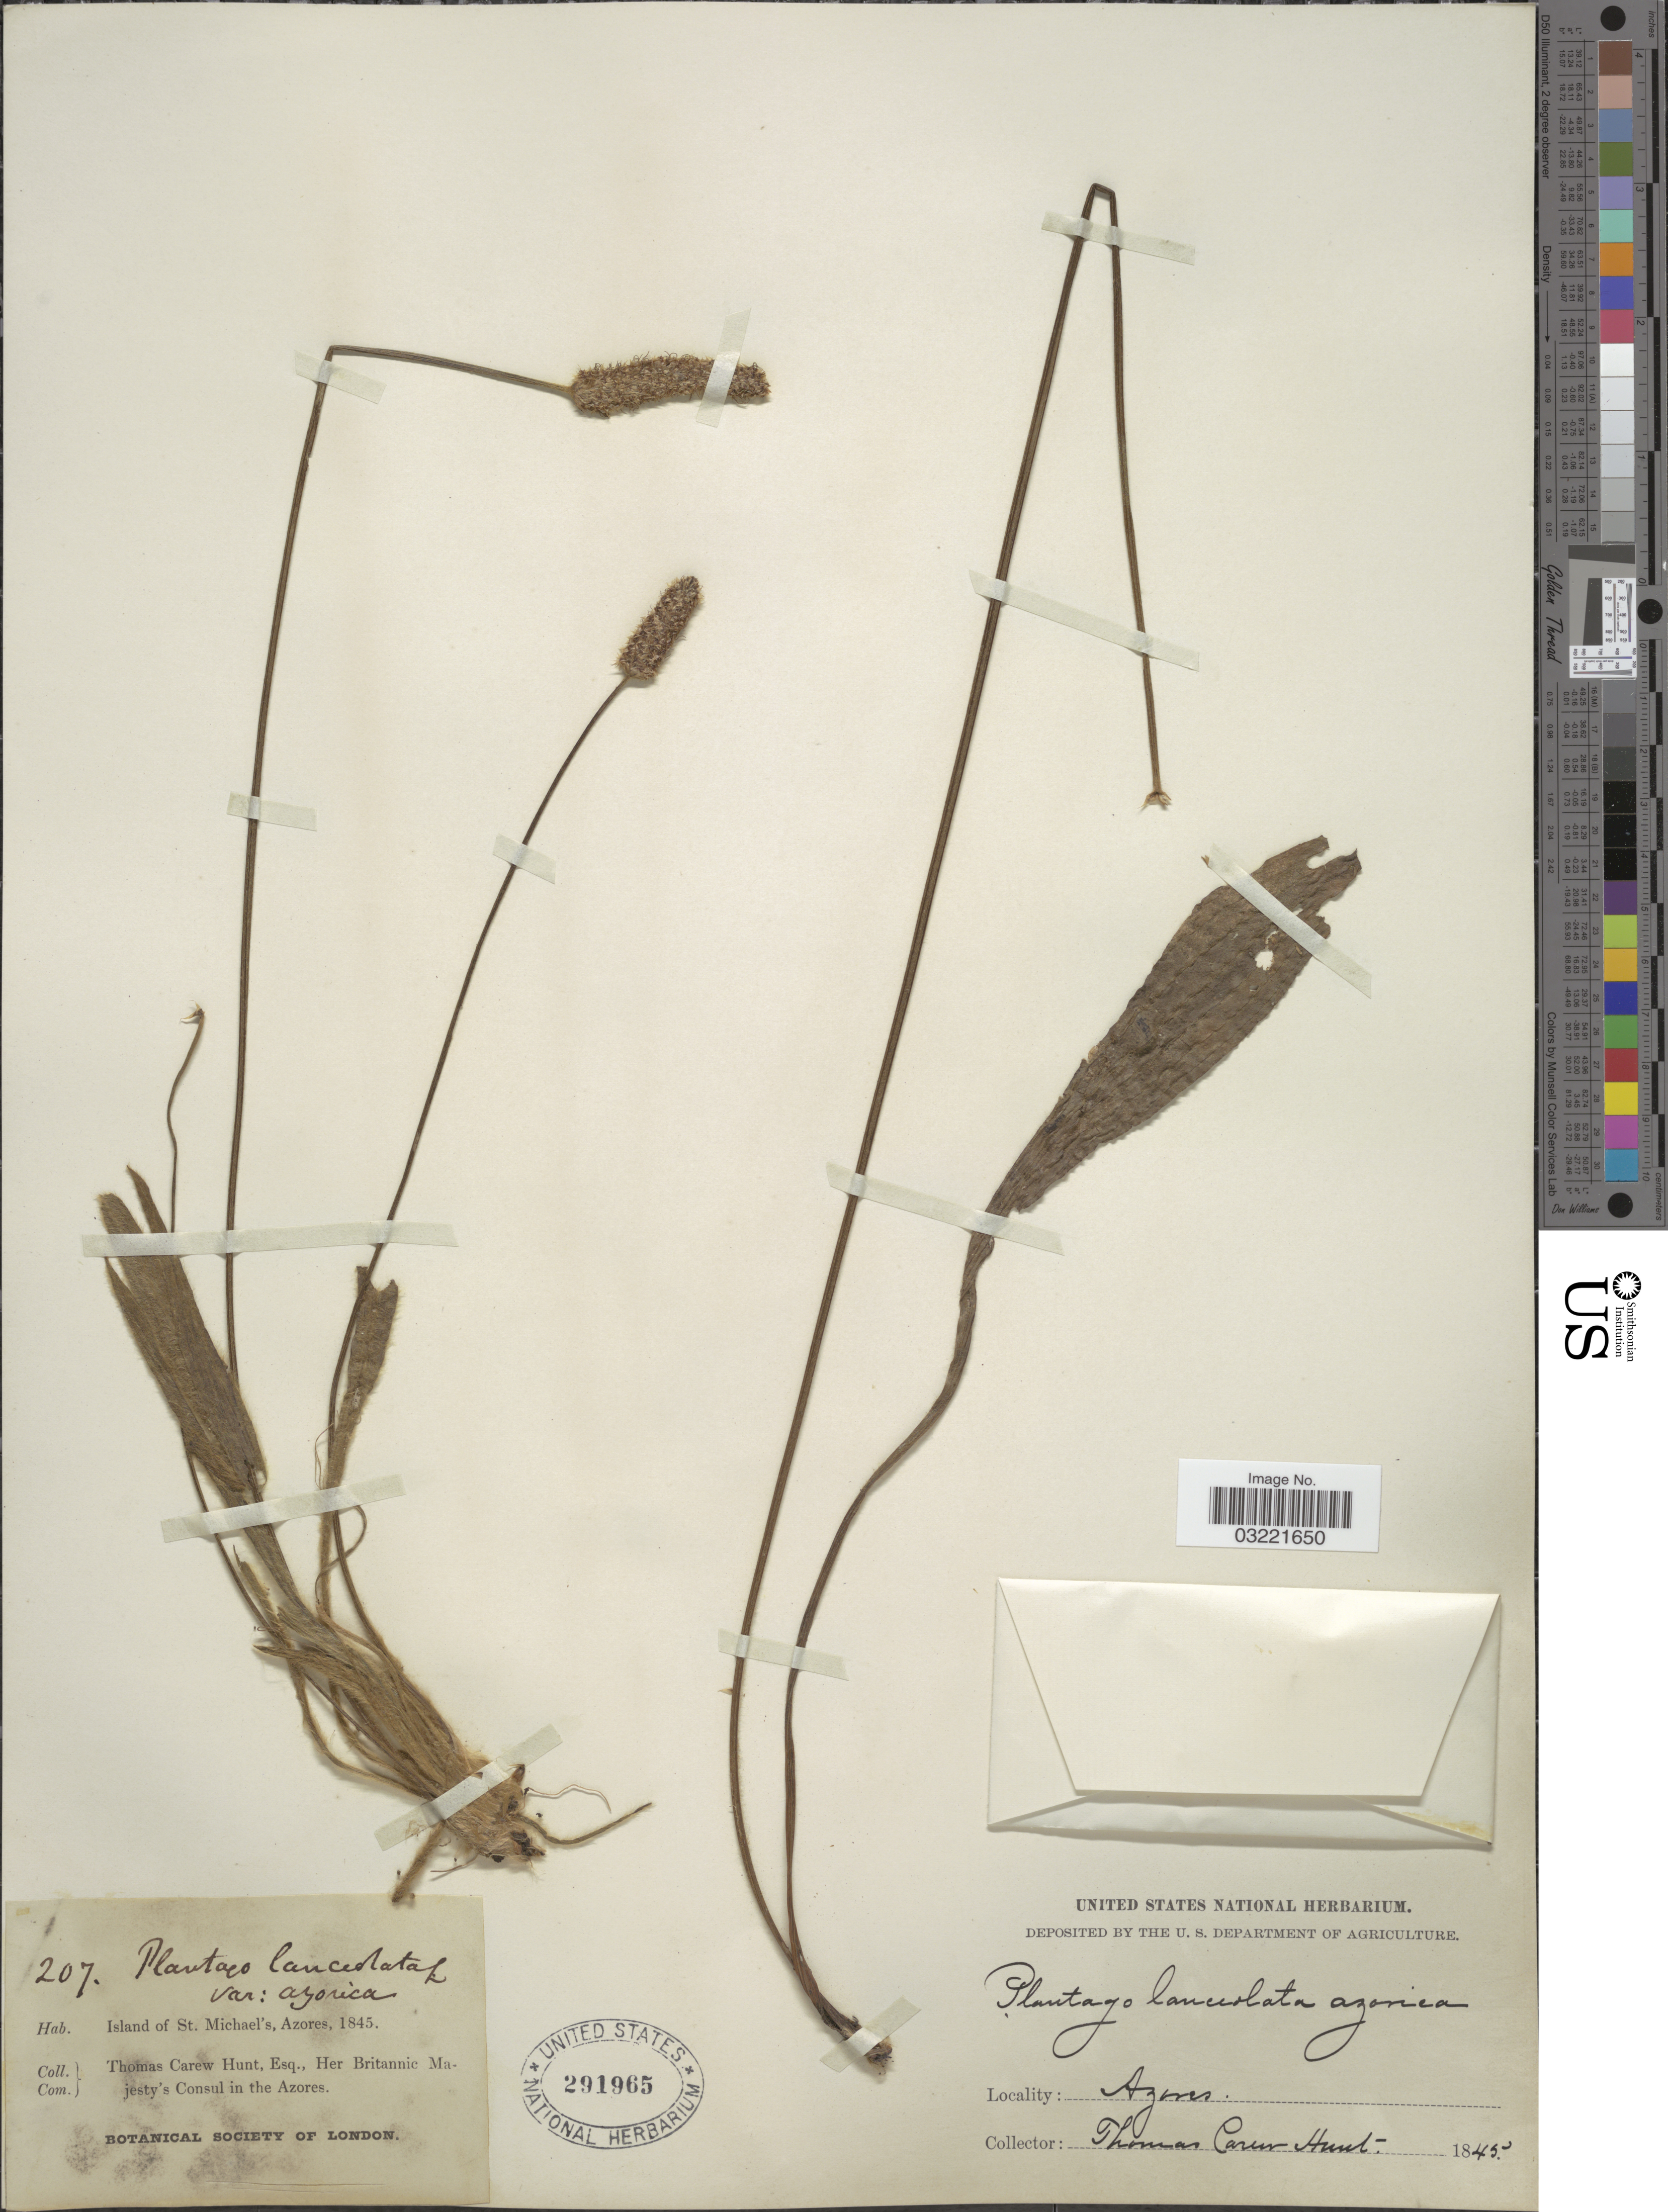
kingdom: Plantae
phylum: Tracheophyta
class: Magnoliopsida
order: Lamiales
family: Plantaginaceae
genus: Plantago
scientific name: Plantago lanceolata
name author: L.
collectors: T. Hunt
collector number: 207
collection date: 1845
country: Portugal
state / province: Azores (Aut. Reg.)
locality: Island of St. Michael's.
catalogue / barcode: US 291965